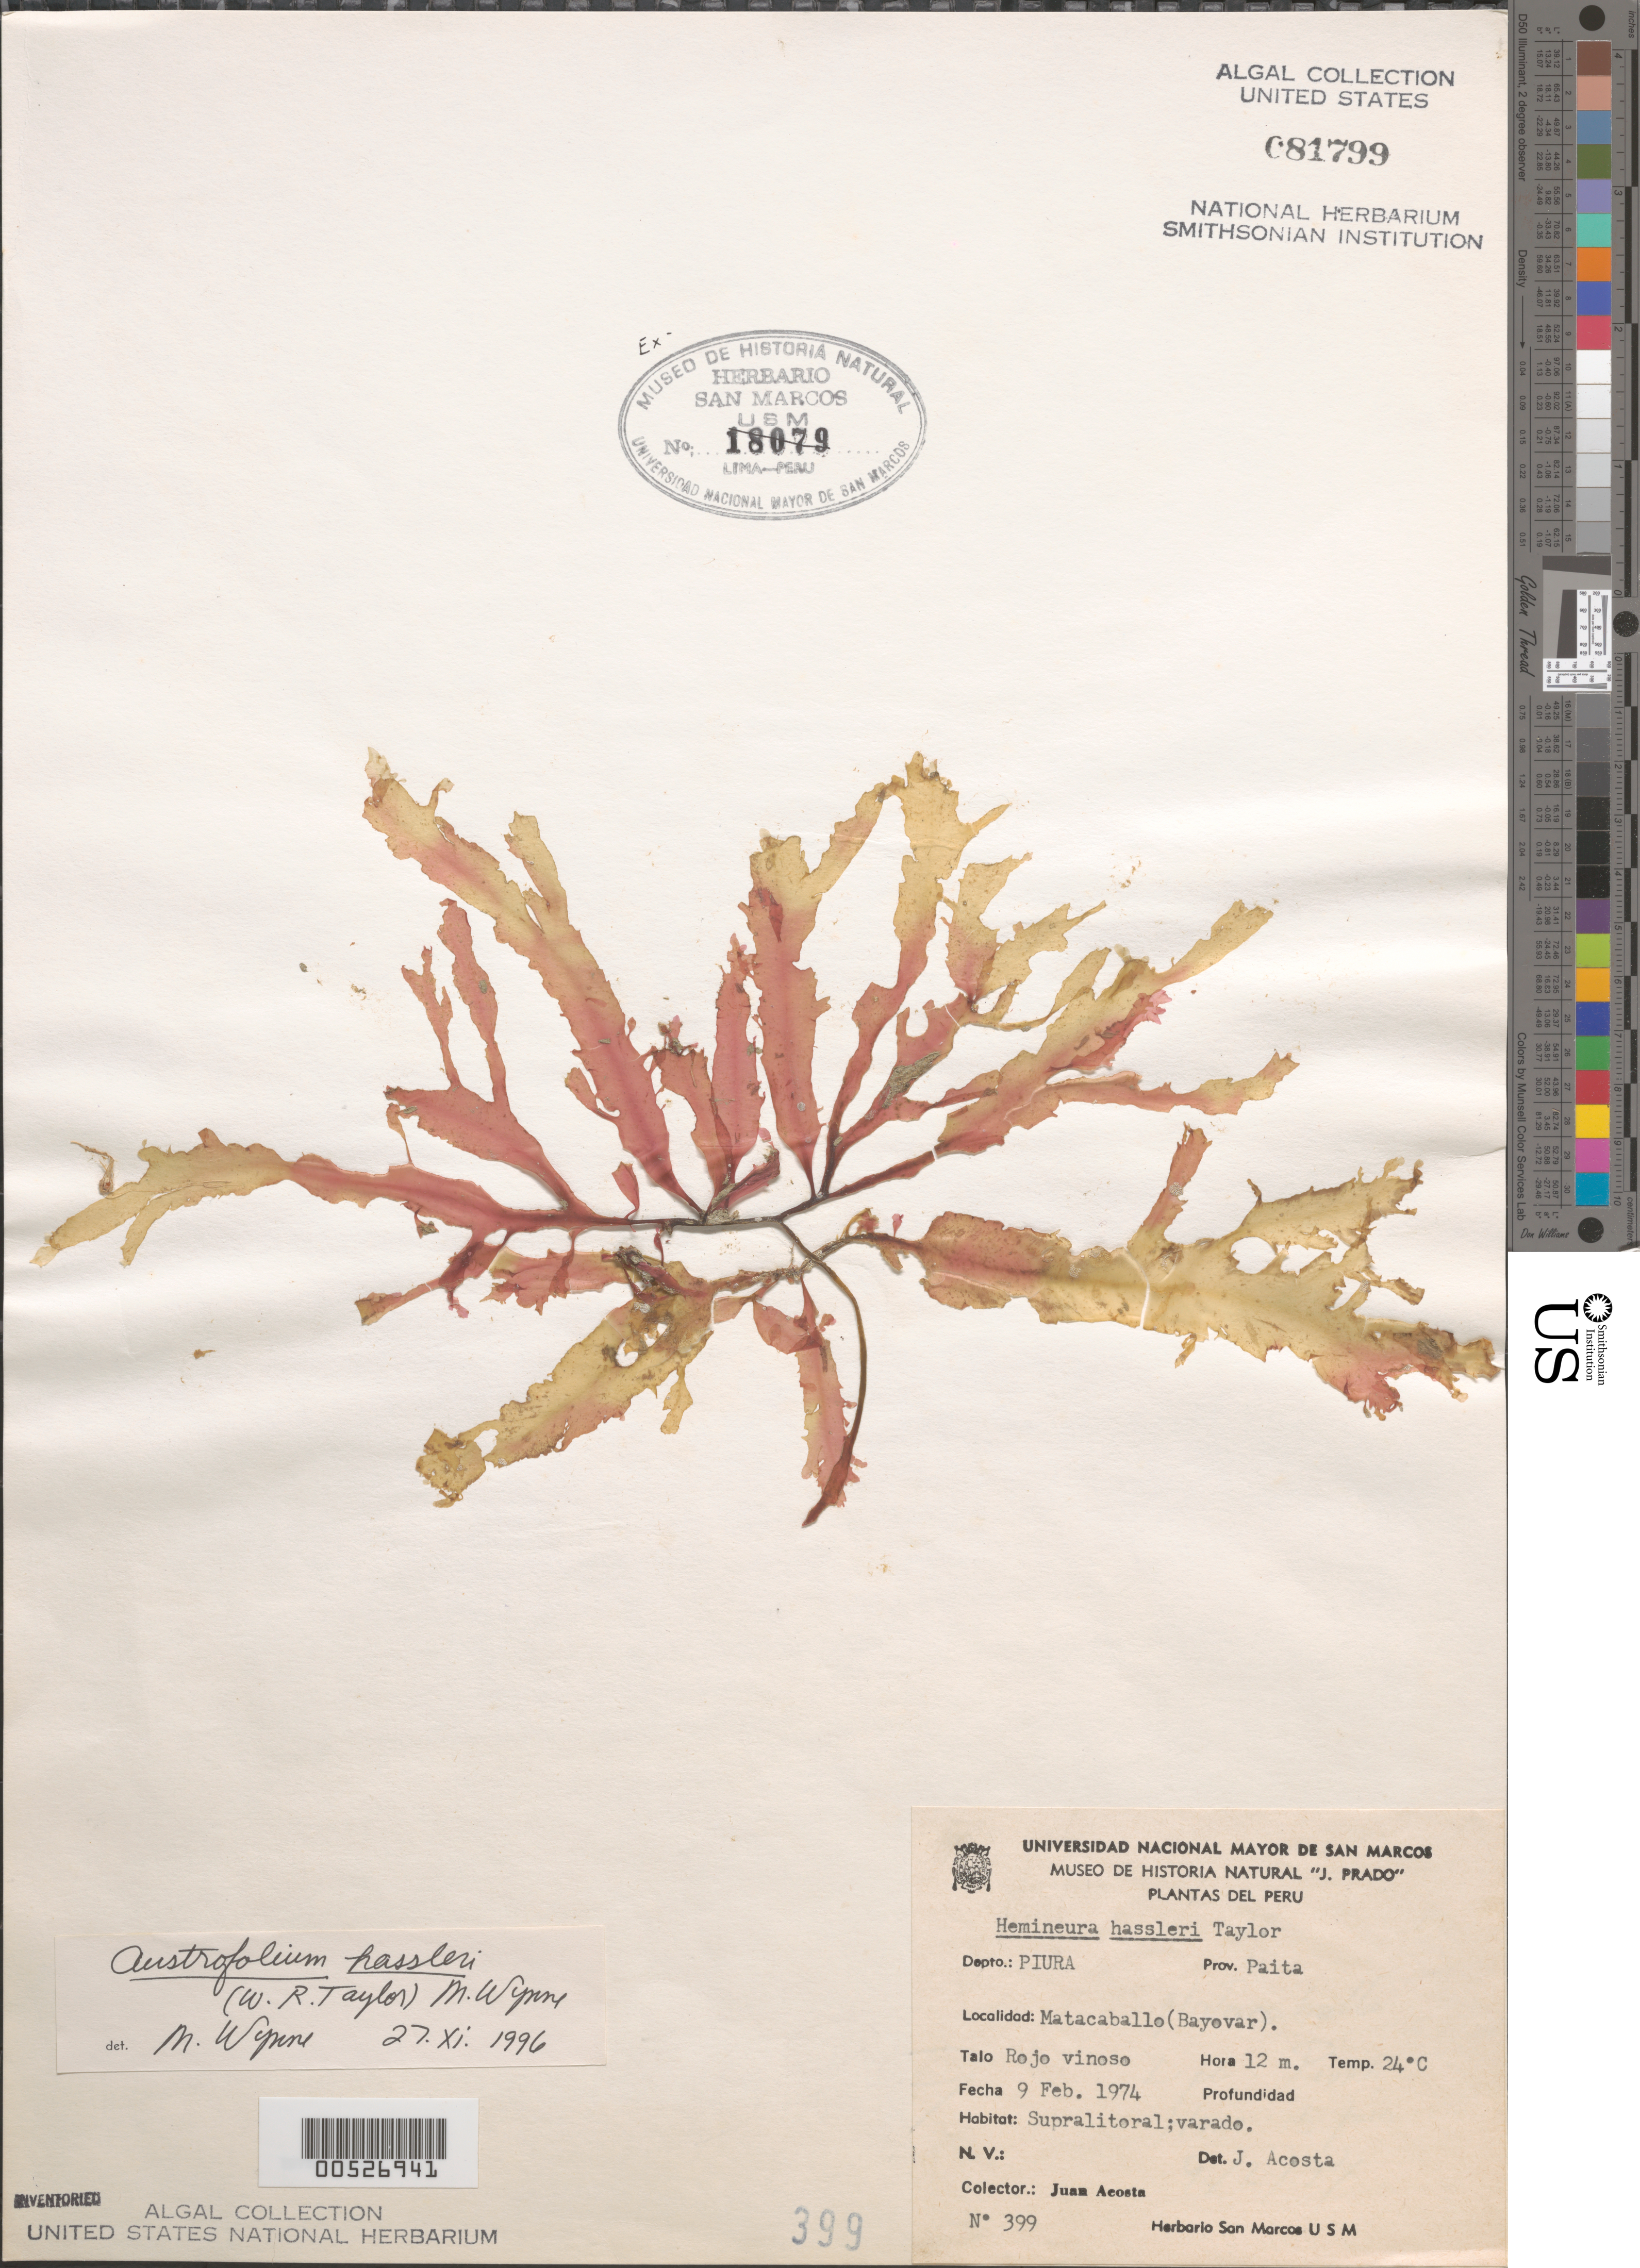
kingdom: Plantae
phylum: Rhodophyta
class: Florideophyceae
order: Ceramiales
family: Delesseriaceae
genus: Austrofolium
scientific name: Austrofolium hassleri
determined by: Wynne, M. J.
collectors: J. Acosta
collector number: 399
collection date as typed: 09 Feb 1974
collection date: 1974-02-09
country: Peru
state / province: Piura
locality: Matacaballo (bayovar), paita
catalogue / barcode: US 81799